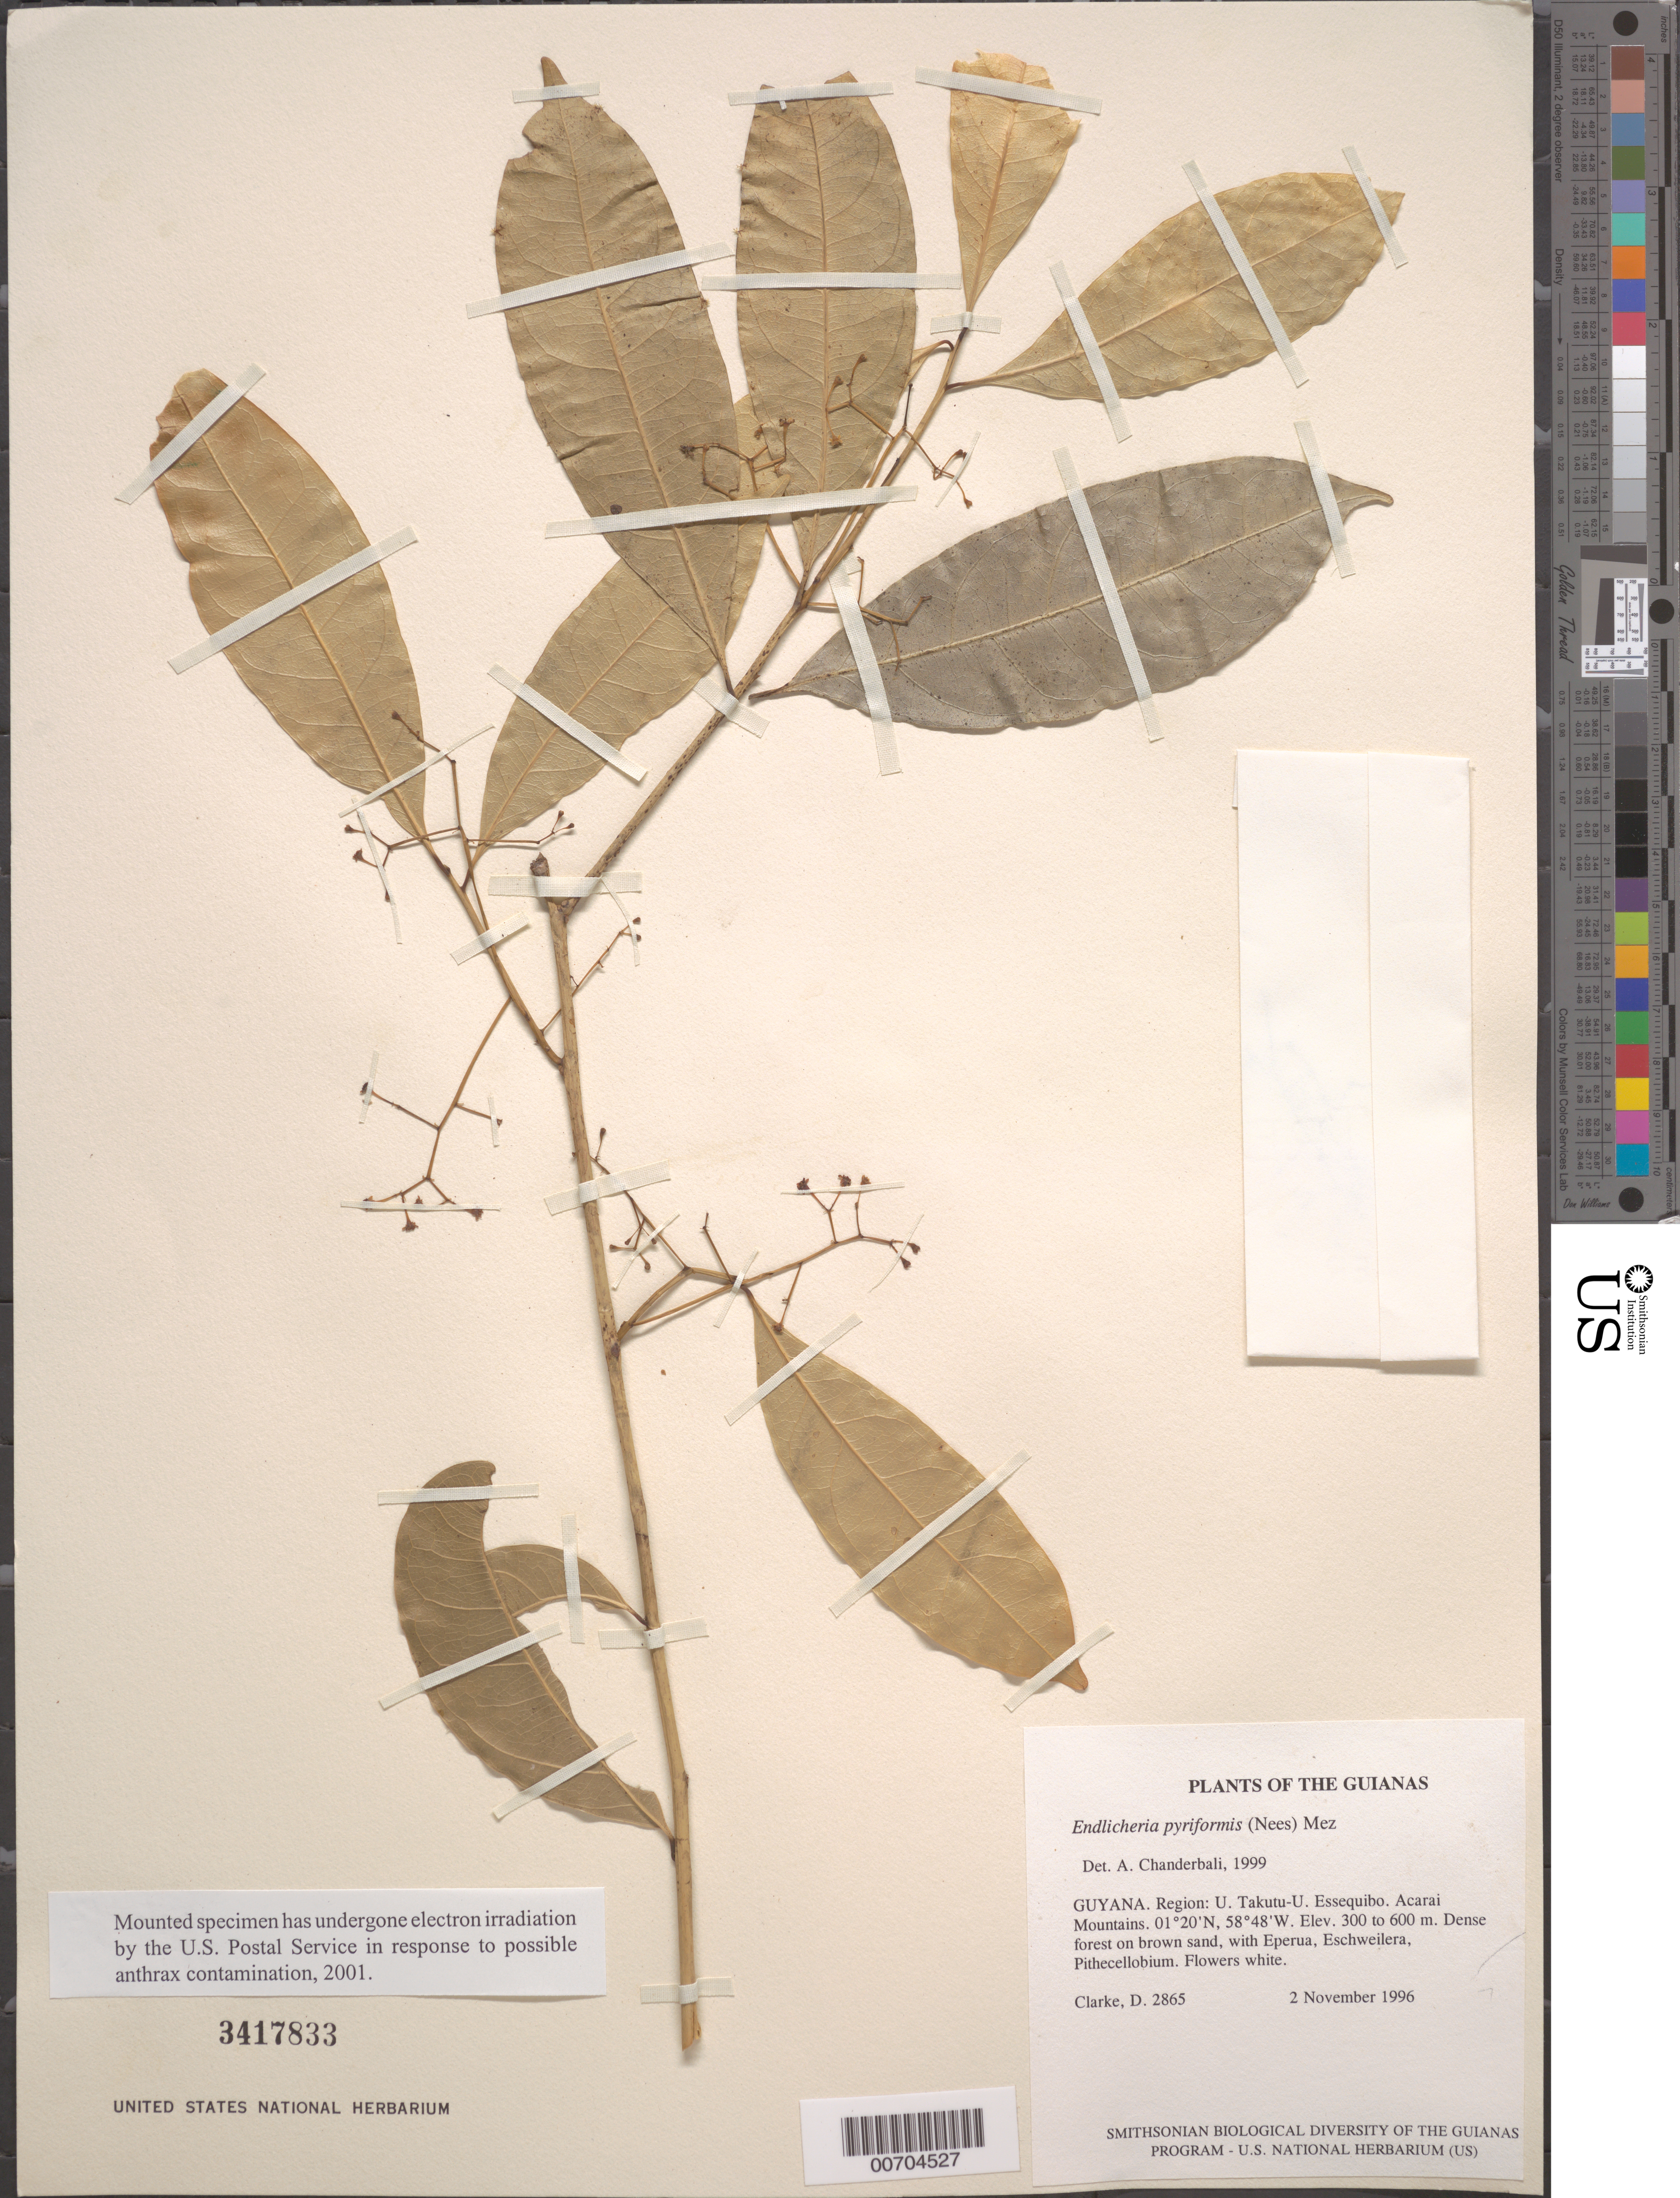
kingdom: Plantae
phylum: Tracheophyta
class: Magnoliopsida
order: Laurales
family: Lauraceae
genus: Endlicheria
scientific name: Endlicheria pyriformis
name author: (Nees) Mez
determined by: Chanderbali, Andre Shashi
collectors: H. D. Clarke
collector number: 2865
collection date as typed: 2 November 1996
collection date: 1996-11-02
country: Guyana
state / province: U. Takutu-U. Essequibo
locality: Acarai Mountains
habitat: Dense forest on brown sand, with Eperua, Eschweilera, Pithecellobium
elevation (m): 300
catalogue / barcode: US 3417833